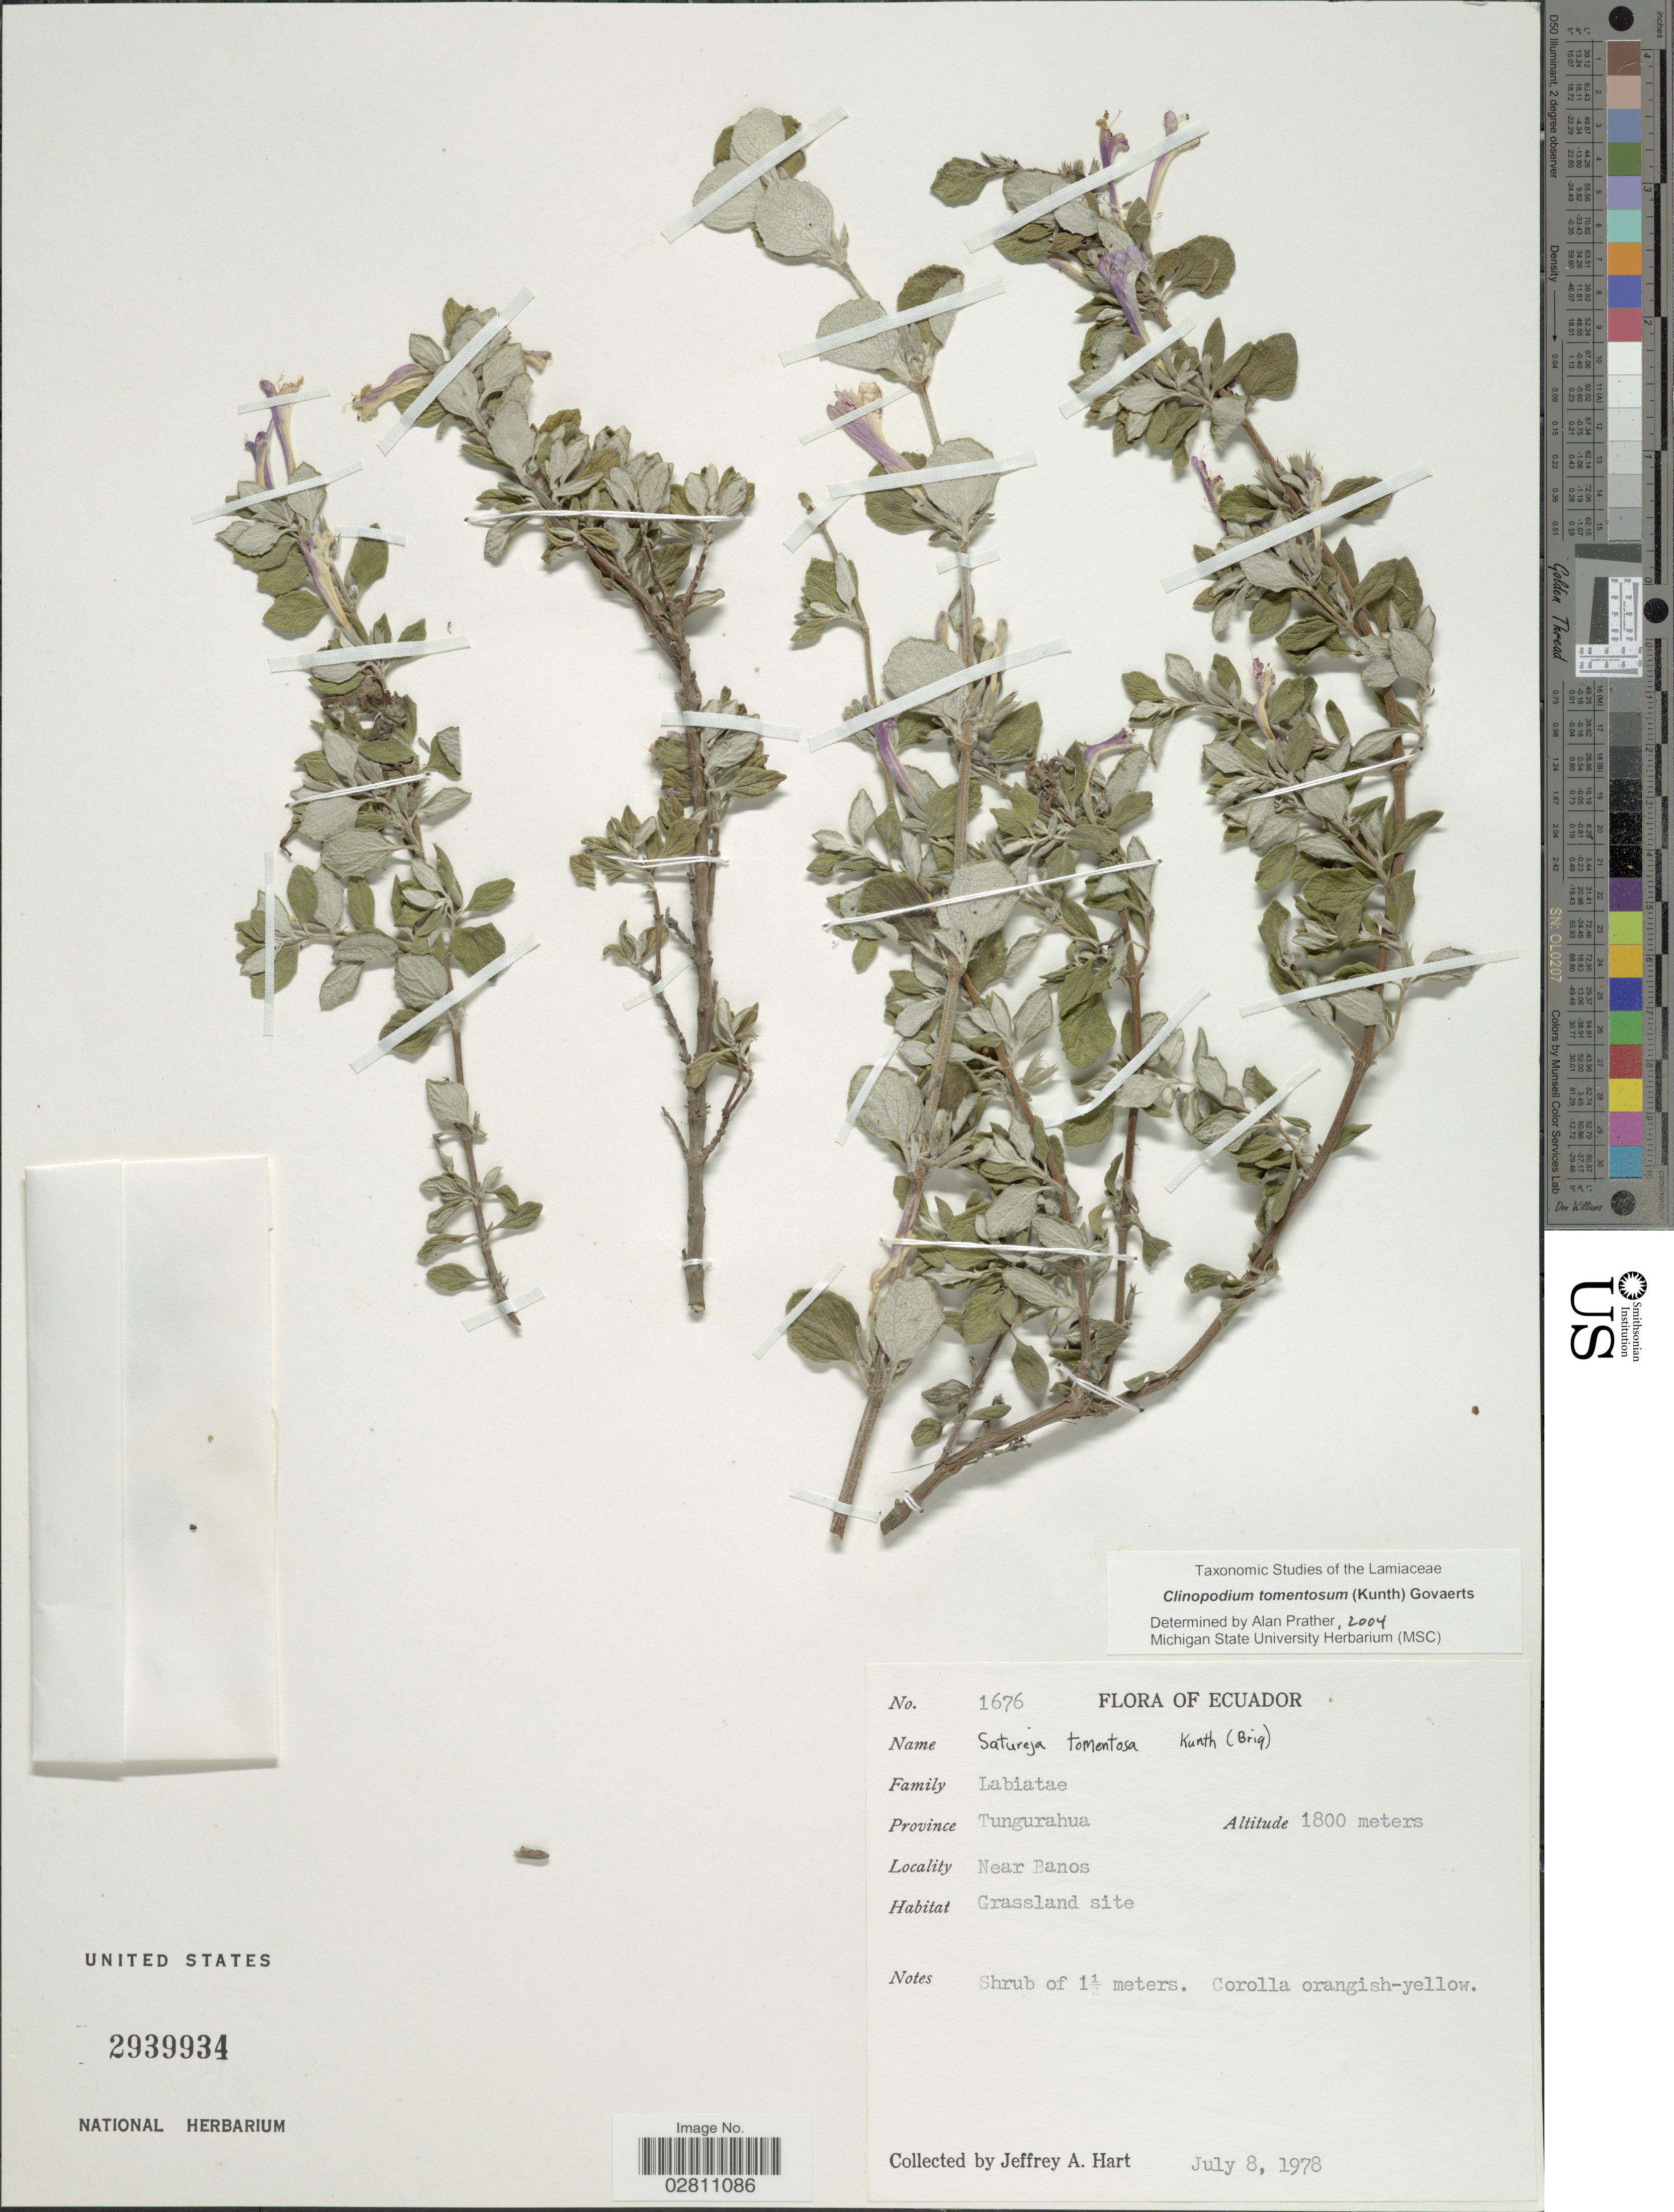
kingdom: Plantae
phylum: Tracheophyta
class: Magnoliopsida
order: Lamiales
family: Lamiaceae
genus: Clinopodium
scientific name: Clinopodium tomentosum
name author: (Kunth) Govaerts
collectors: J. A. Hart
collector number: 1676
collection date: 1978-07-08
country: Ecuador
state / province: Tungurahua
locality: Province Tungurahua, Near Banos.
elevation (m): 1800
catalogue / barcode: US 2939934